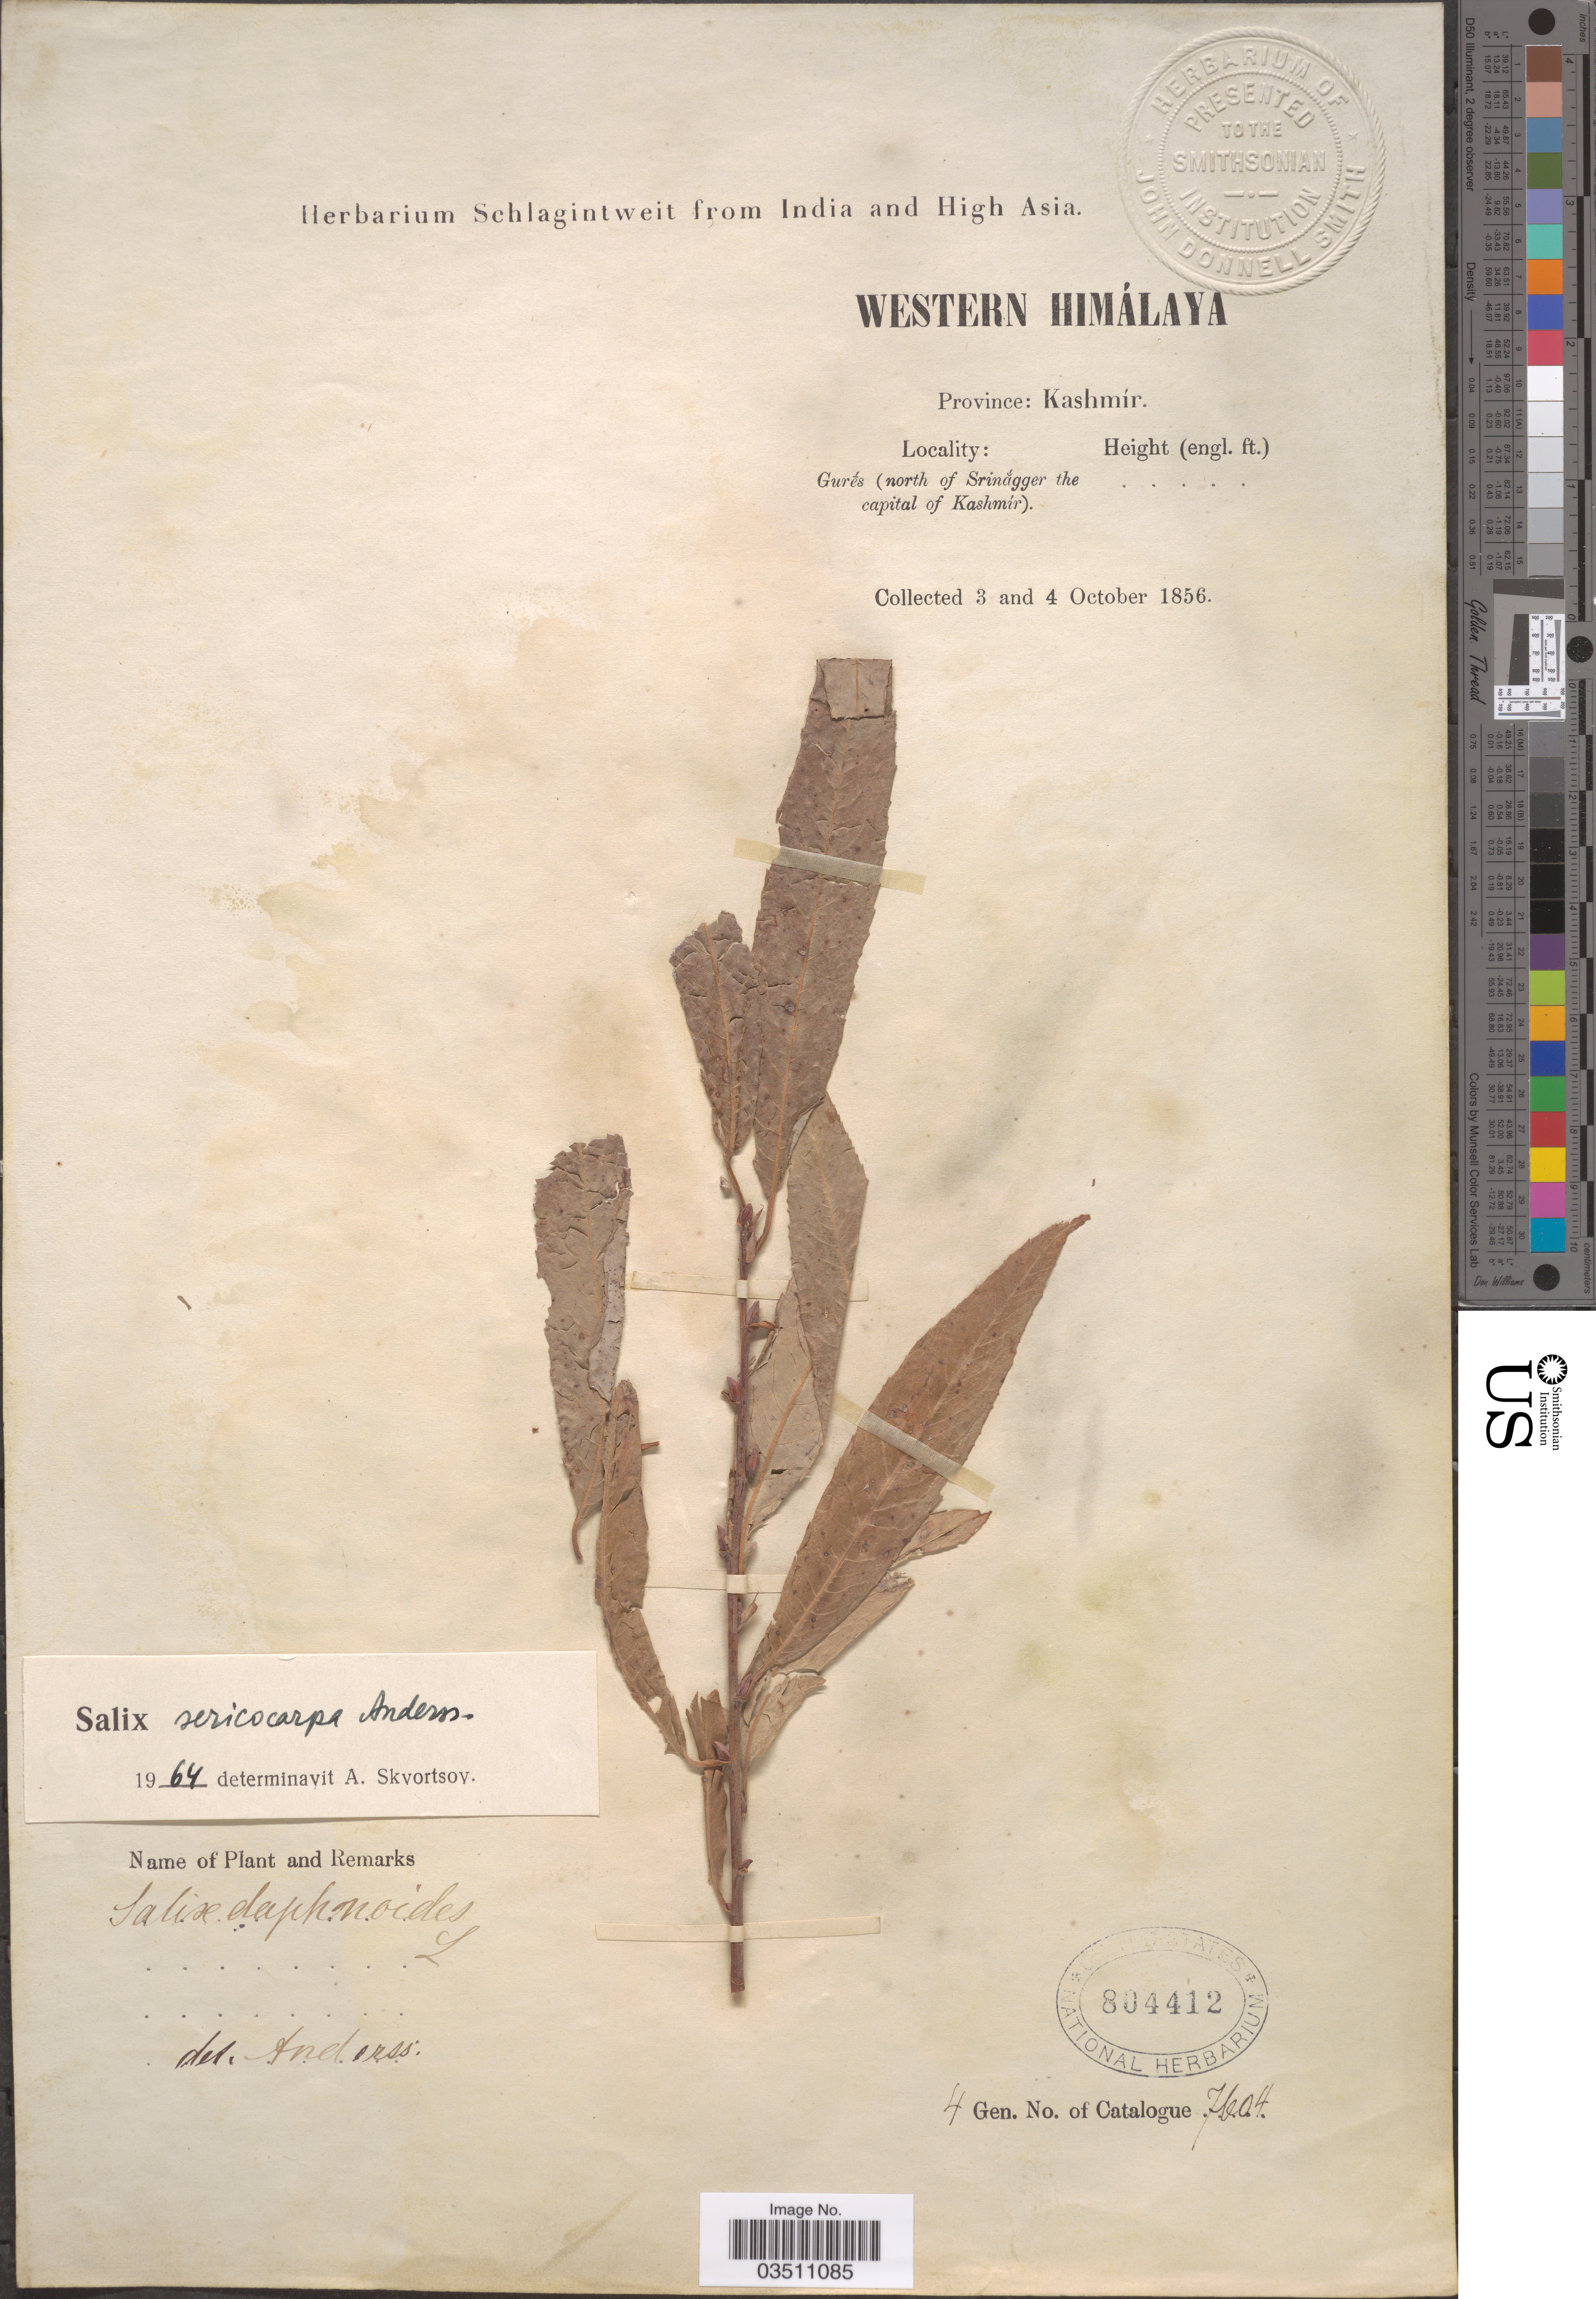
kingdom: Plantae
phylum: Tracheophyta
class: Magnoliopsida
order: Malpighiales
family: Salicaceae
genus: Salix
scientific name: Salix sericocarpa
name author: Andersson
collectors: ex herb. Schlagintweit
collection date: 1856-10-03/1856-10-04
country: India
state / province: Jammu and Kashmir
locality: Western Himálaya. Province: Kashmír. Gurḗs (north of Srinắgger the capital of Kashmír).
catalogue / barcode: US 804412